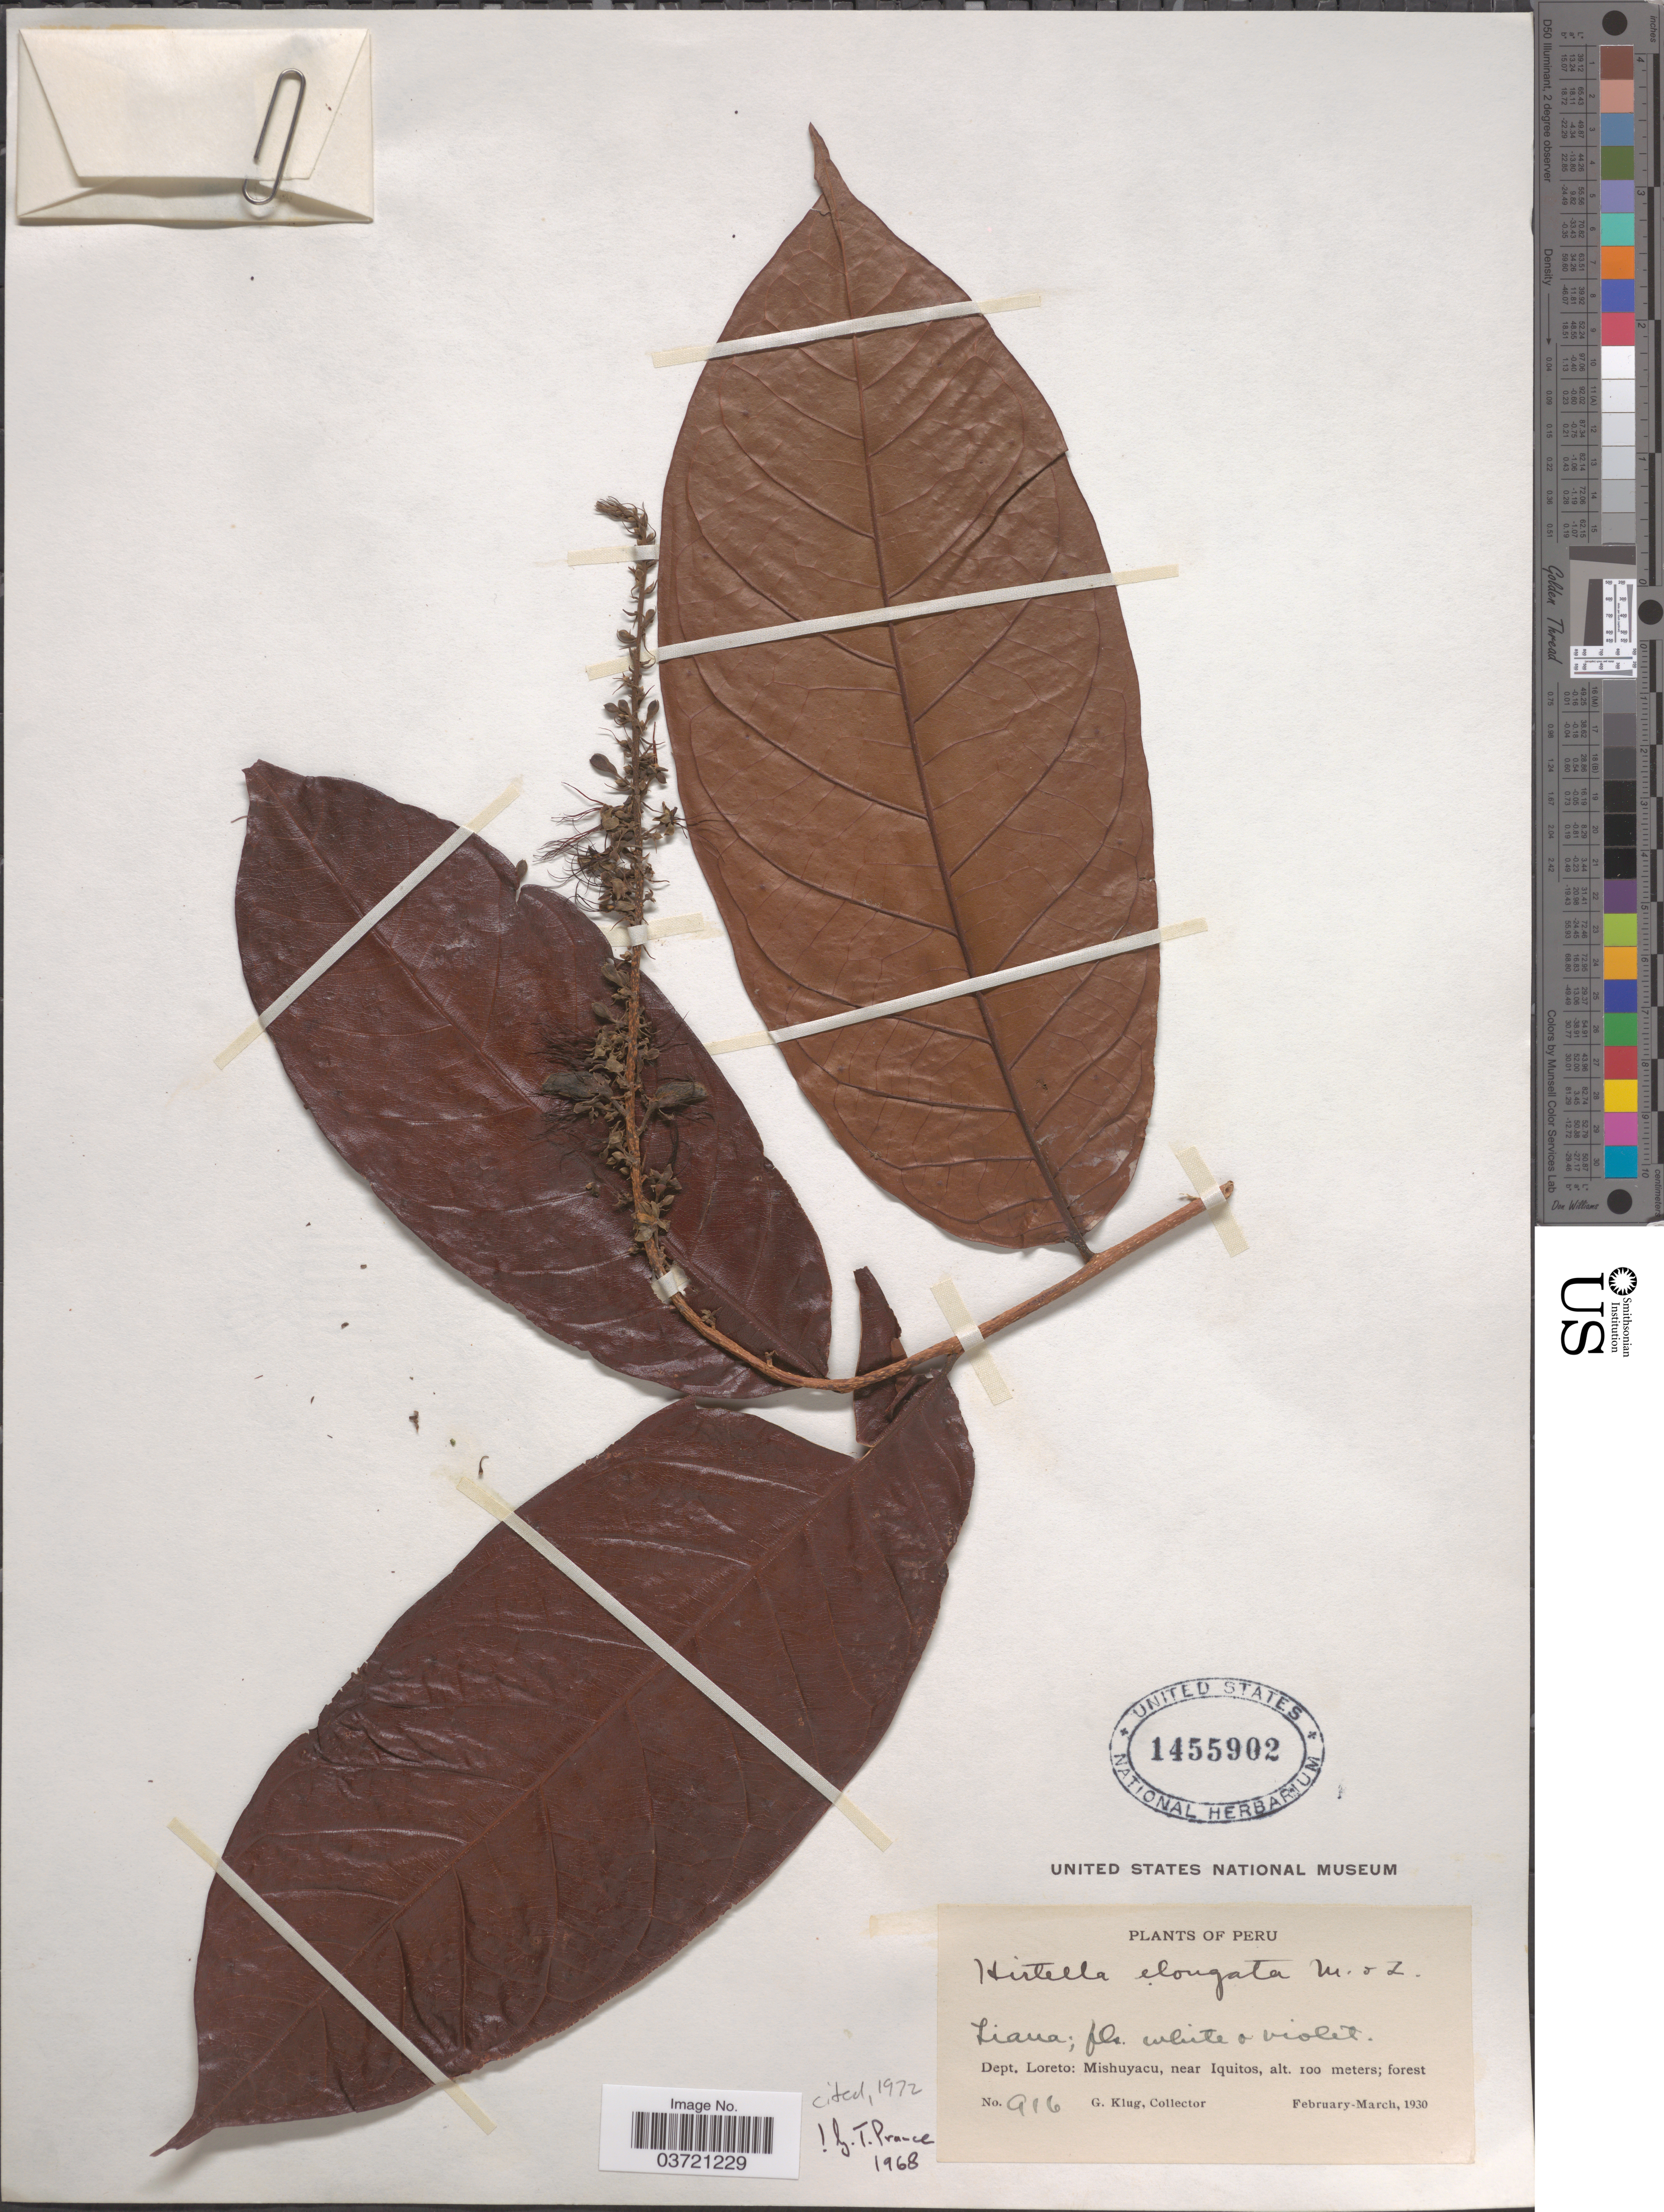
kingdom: Plantae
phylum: Tracheophyta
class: Magnoliopsida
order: Malpighiales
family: Chrysobalanaceae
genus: Hirtella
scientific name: Hirtella elongata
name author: Mart. & Zucc.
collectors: G. Klug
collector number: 916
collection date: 1930-02/1930-03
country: Peru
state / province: Loreto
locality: Dept. Loreto: Mishuyacu, near Iquitos.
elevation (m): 100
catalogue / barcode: US 1455902